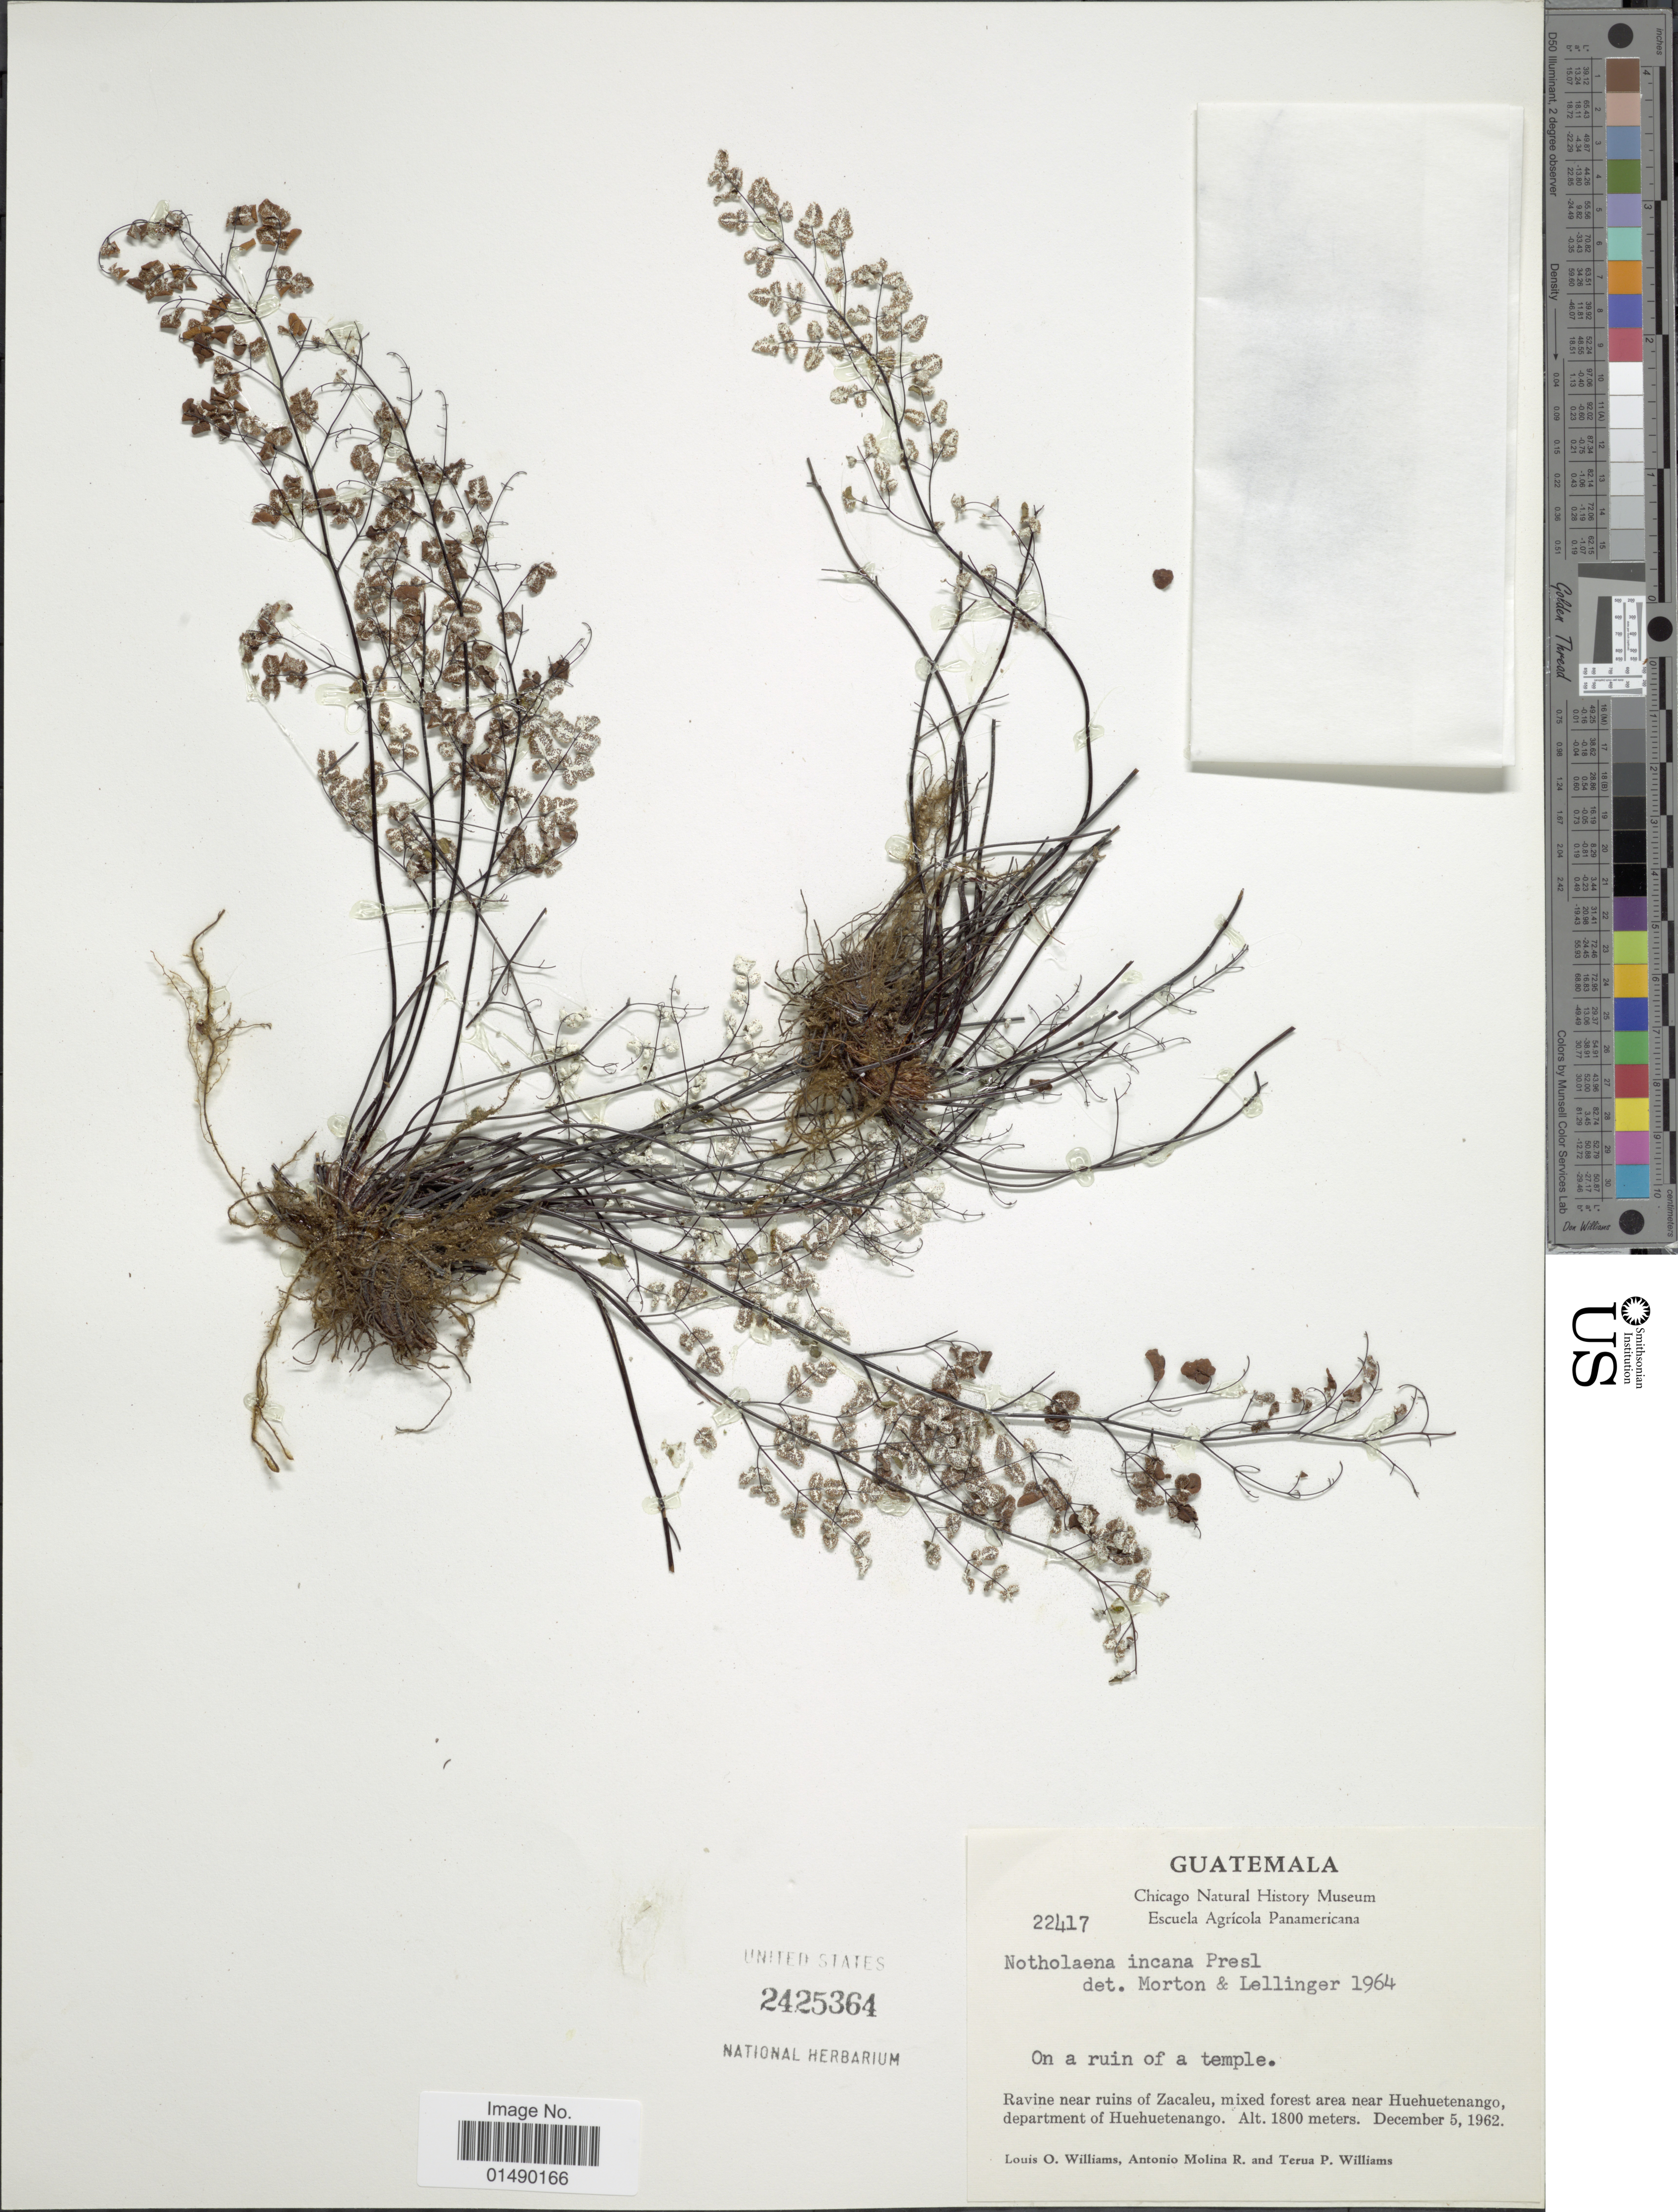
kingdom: Plantae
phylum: Tracheophyta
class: Polypodiopsida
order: Polypodiales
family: Pteridaceae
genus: Argyrochosma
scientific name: Argyrochosma incana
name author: (C. Presl) Windham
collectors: L. O. Williams, A. Molina R. & T. P. Williams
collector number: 22417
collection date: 1962-12-05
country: Guatemala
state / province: Huehuetenango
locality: Guatemala, ravine near ruins of Zacaleu, mixed forest area near Huehuetenango, department of Huehuetenango.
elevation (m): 1800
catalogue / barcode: US 2425364